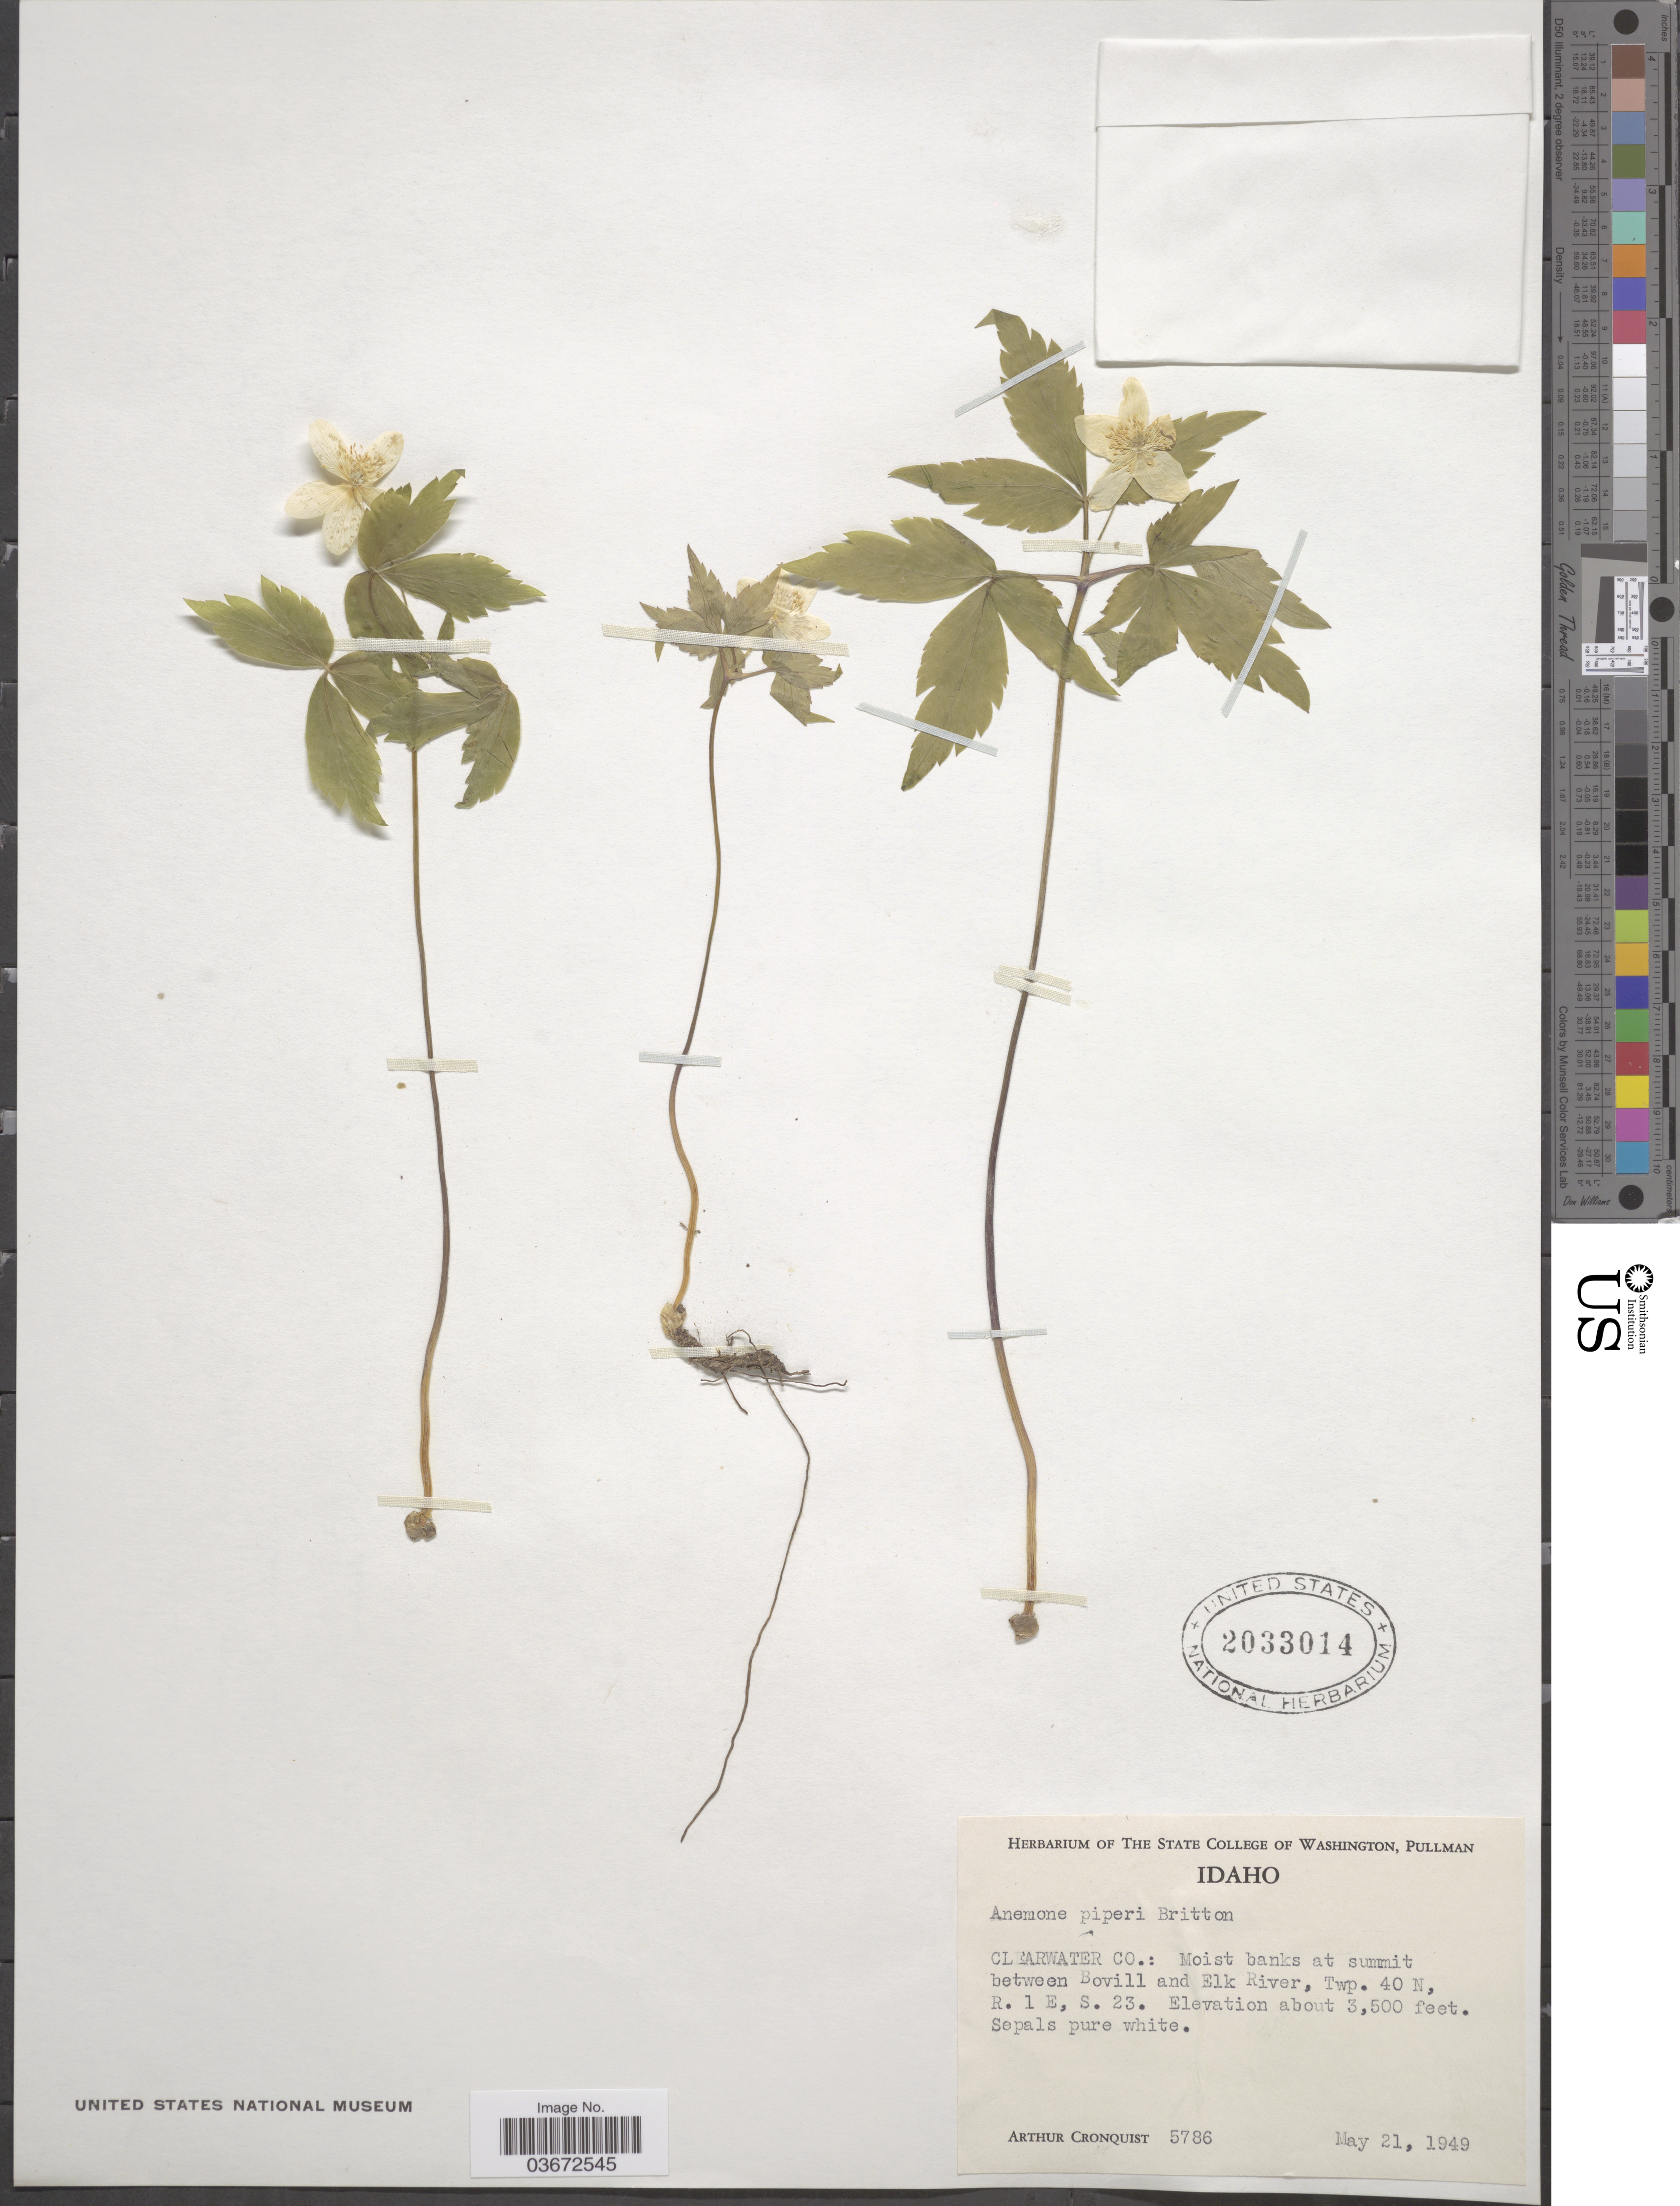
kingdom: Plantae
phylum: Tracheophyta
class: Magnoliopsida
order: Ranunculales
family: Ranunculaceae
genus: Anemone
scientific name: Anemone piperi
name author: Rydb.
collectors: A. J. Cronquist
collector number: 5786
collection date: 1949-05-21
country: United States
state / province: Idaho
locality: Clearwater Co.: Moist banks at summit between Bovill and Elk River, Twp. 40 N, R. 1 E, S. 23.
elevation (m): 1067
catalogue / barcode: US 2033014